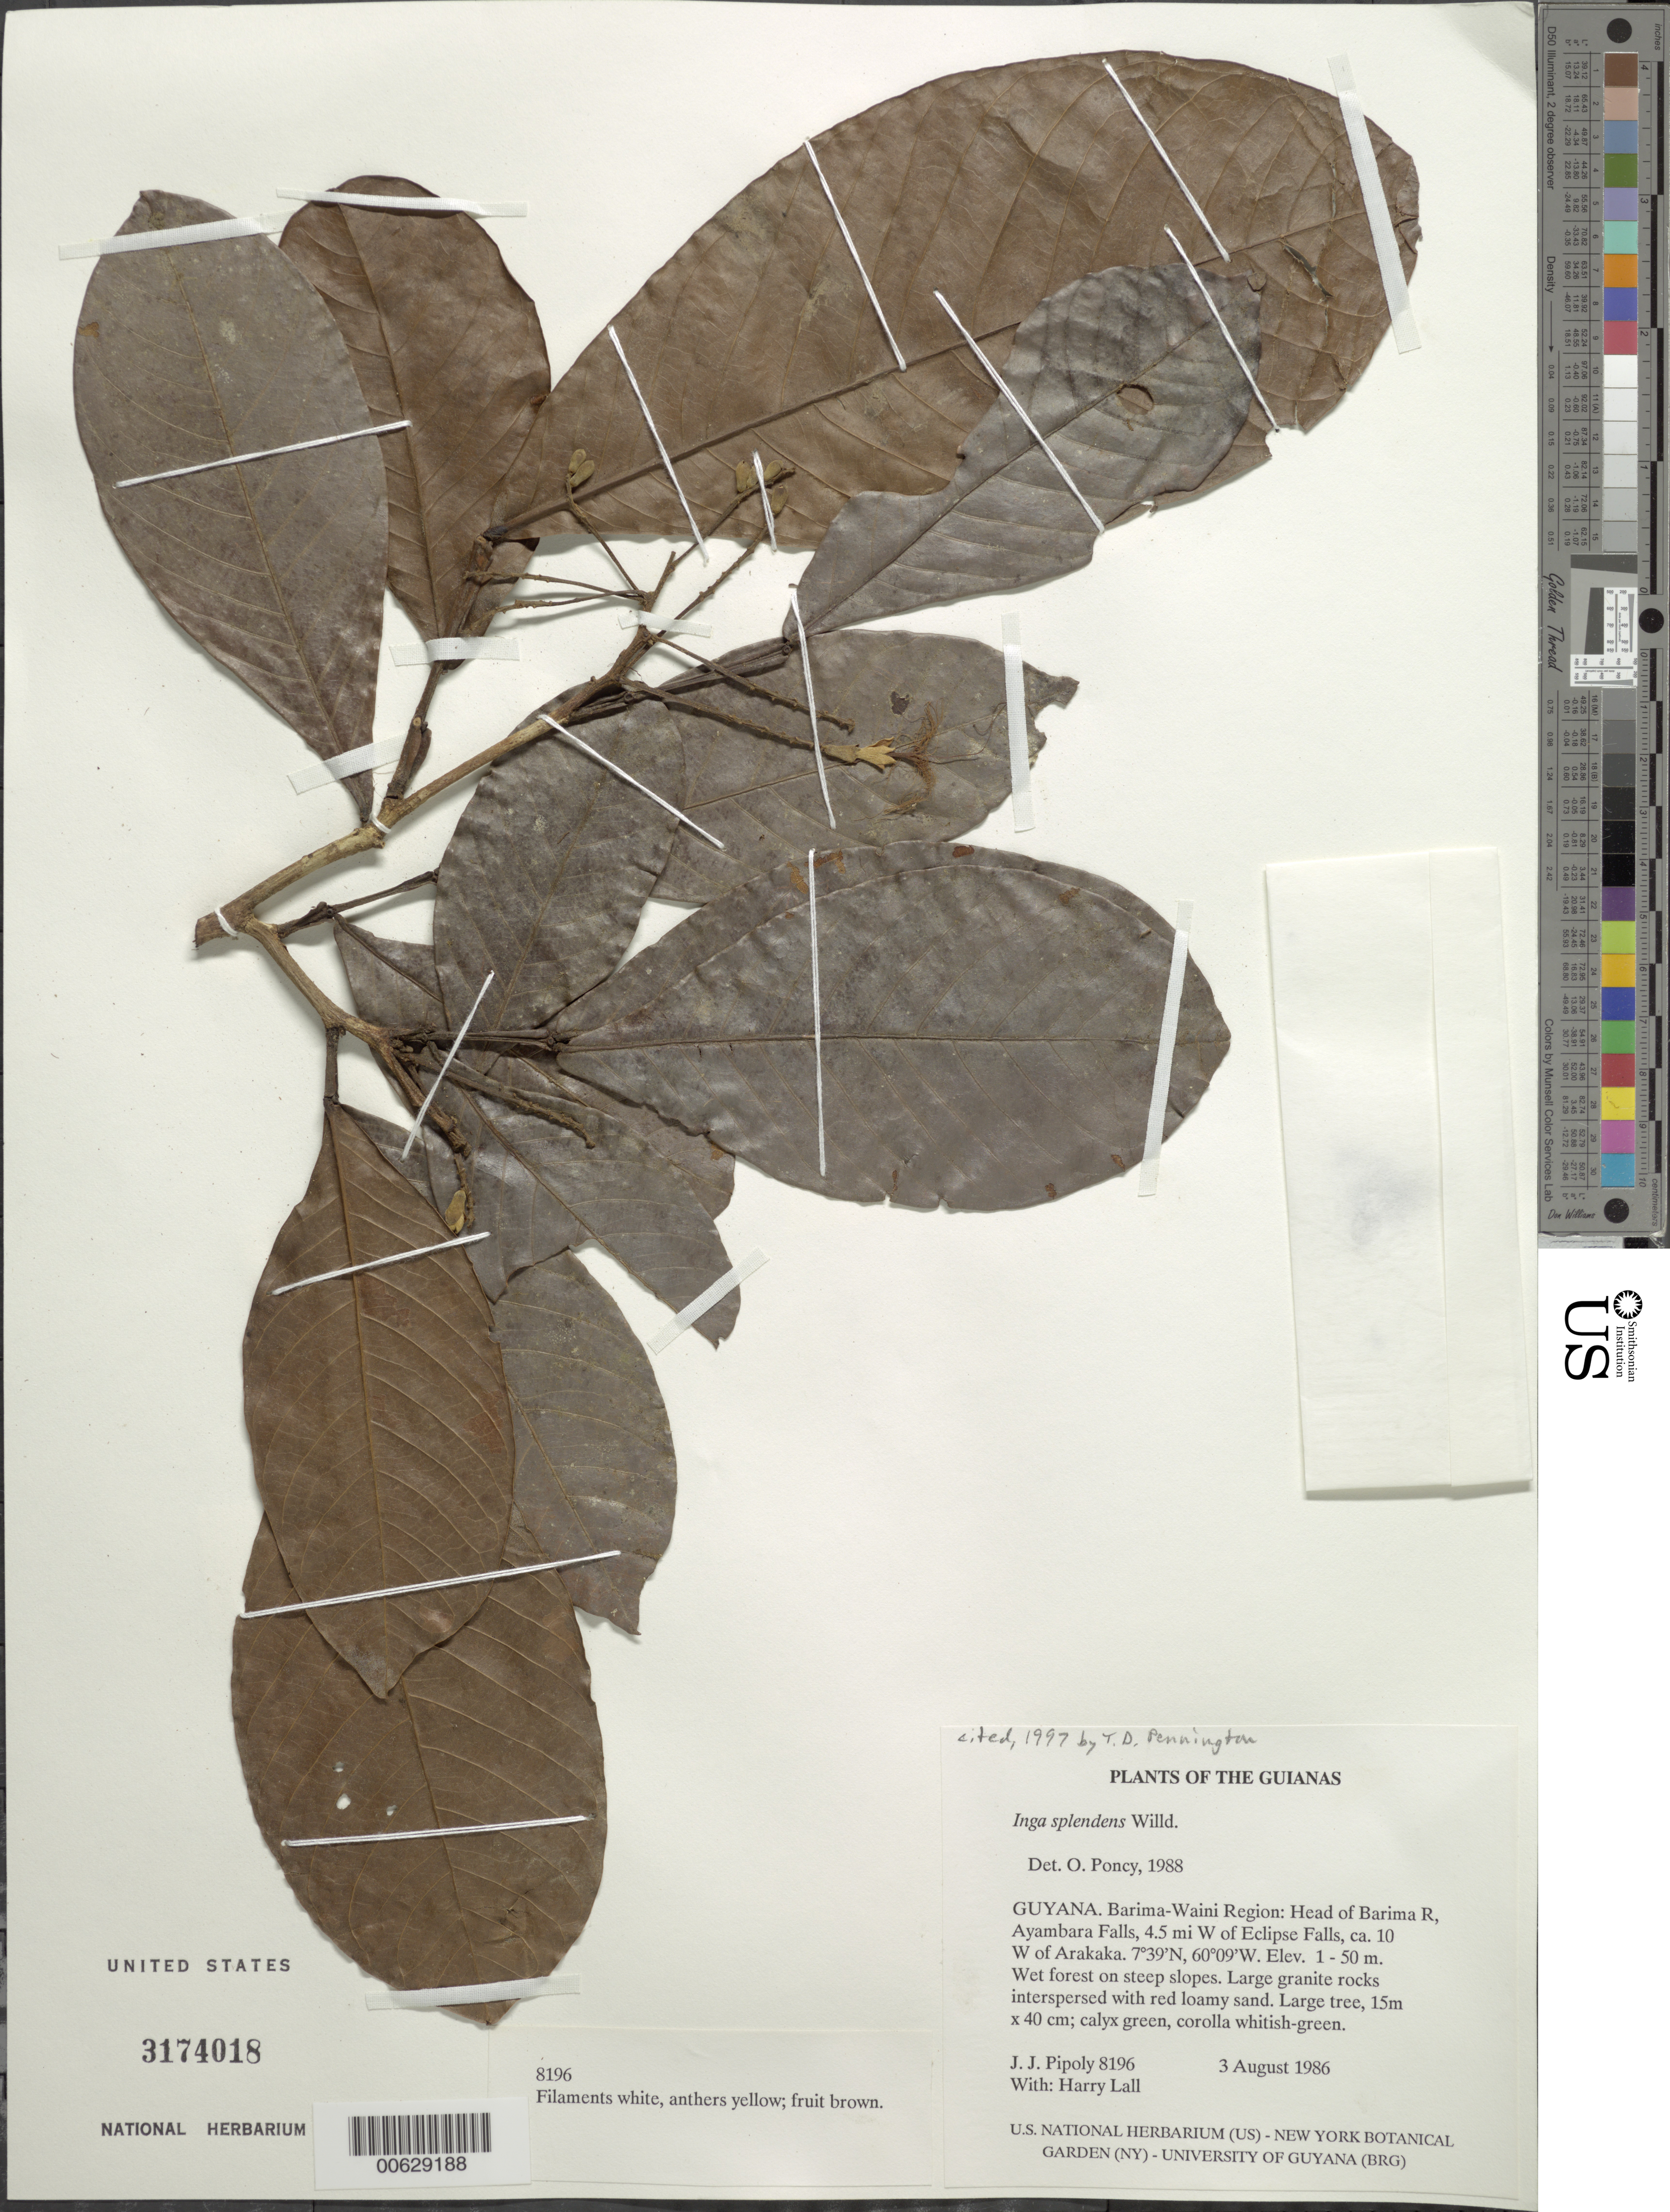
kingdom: Plantae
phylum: Tracheophyta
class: Magnoliopsida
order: Fabales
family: Fabaceae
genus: Inga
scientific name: Inga splendens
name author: Willd.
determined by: Poncy, O.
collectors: J. J. Pipoly & H. Lall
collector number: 8196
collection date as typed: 3 August 1986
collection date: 1986-08-03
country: Guyana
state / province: Barima-Waini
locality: Head of Barima R, Ayambara Falls, 4.5 mi W of Eclipse Falls, ca. 10 W of Arakaka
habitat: Wet forest on large granite rocks, interspersed with red loamy sand, on steep slopes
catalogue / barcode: US 3174018